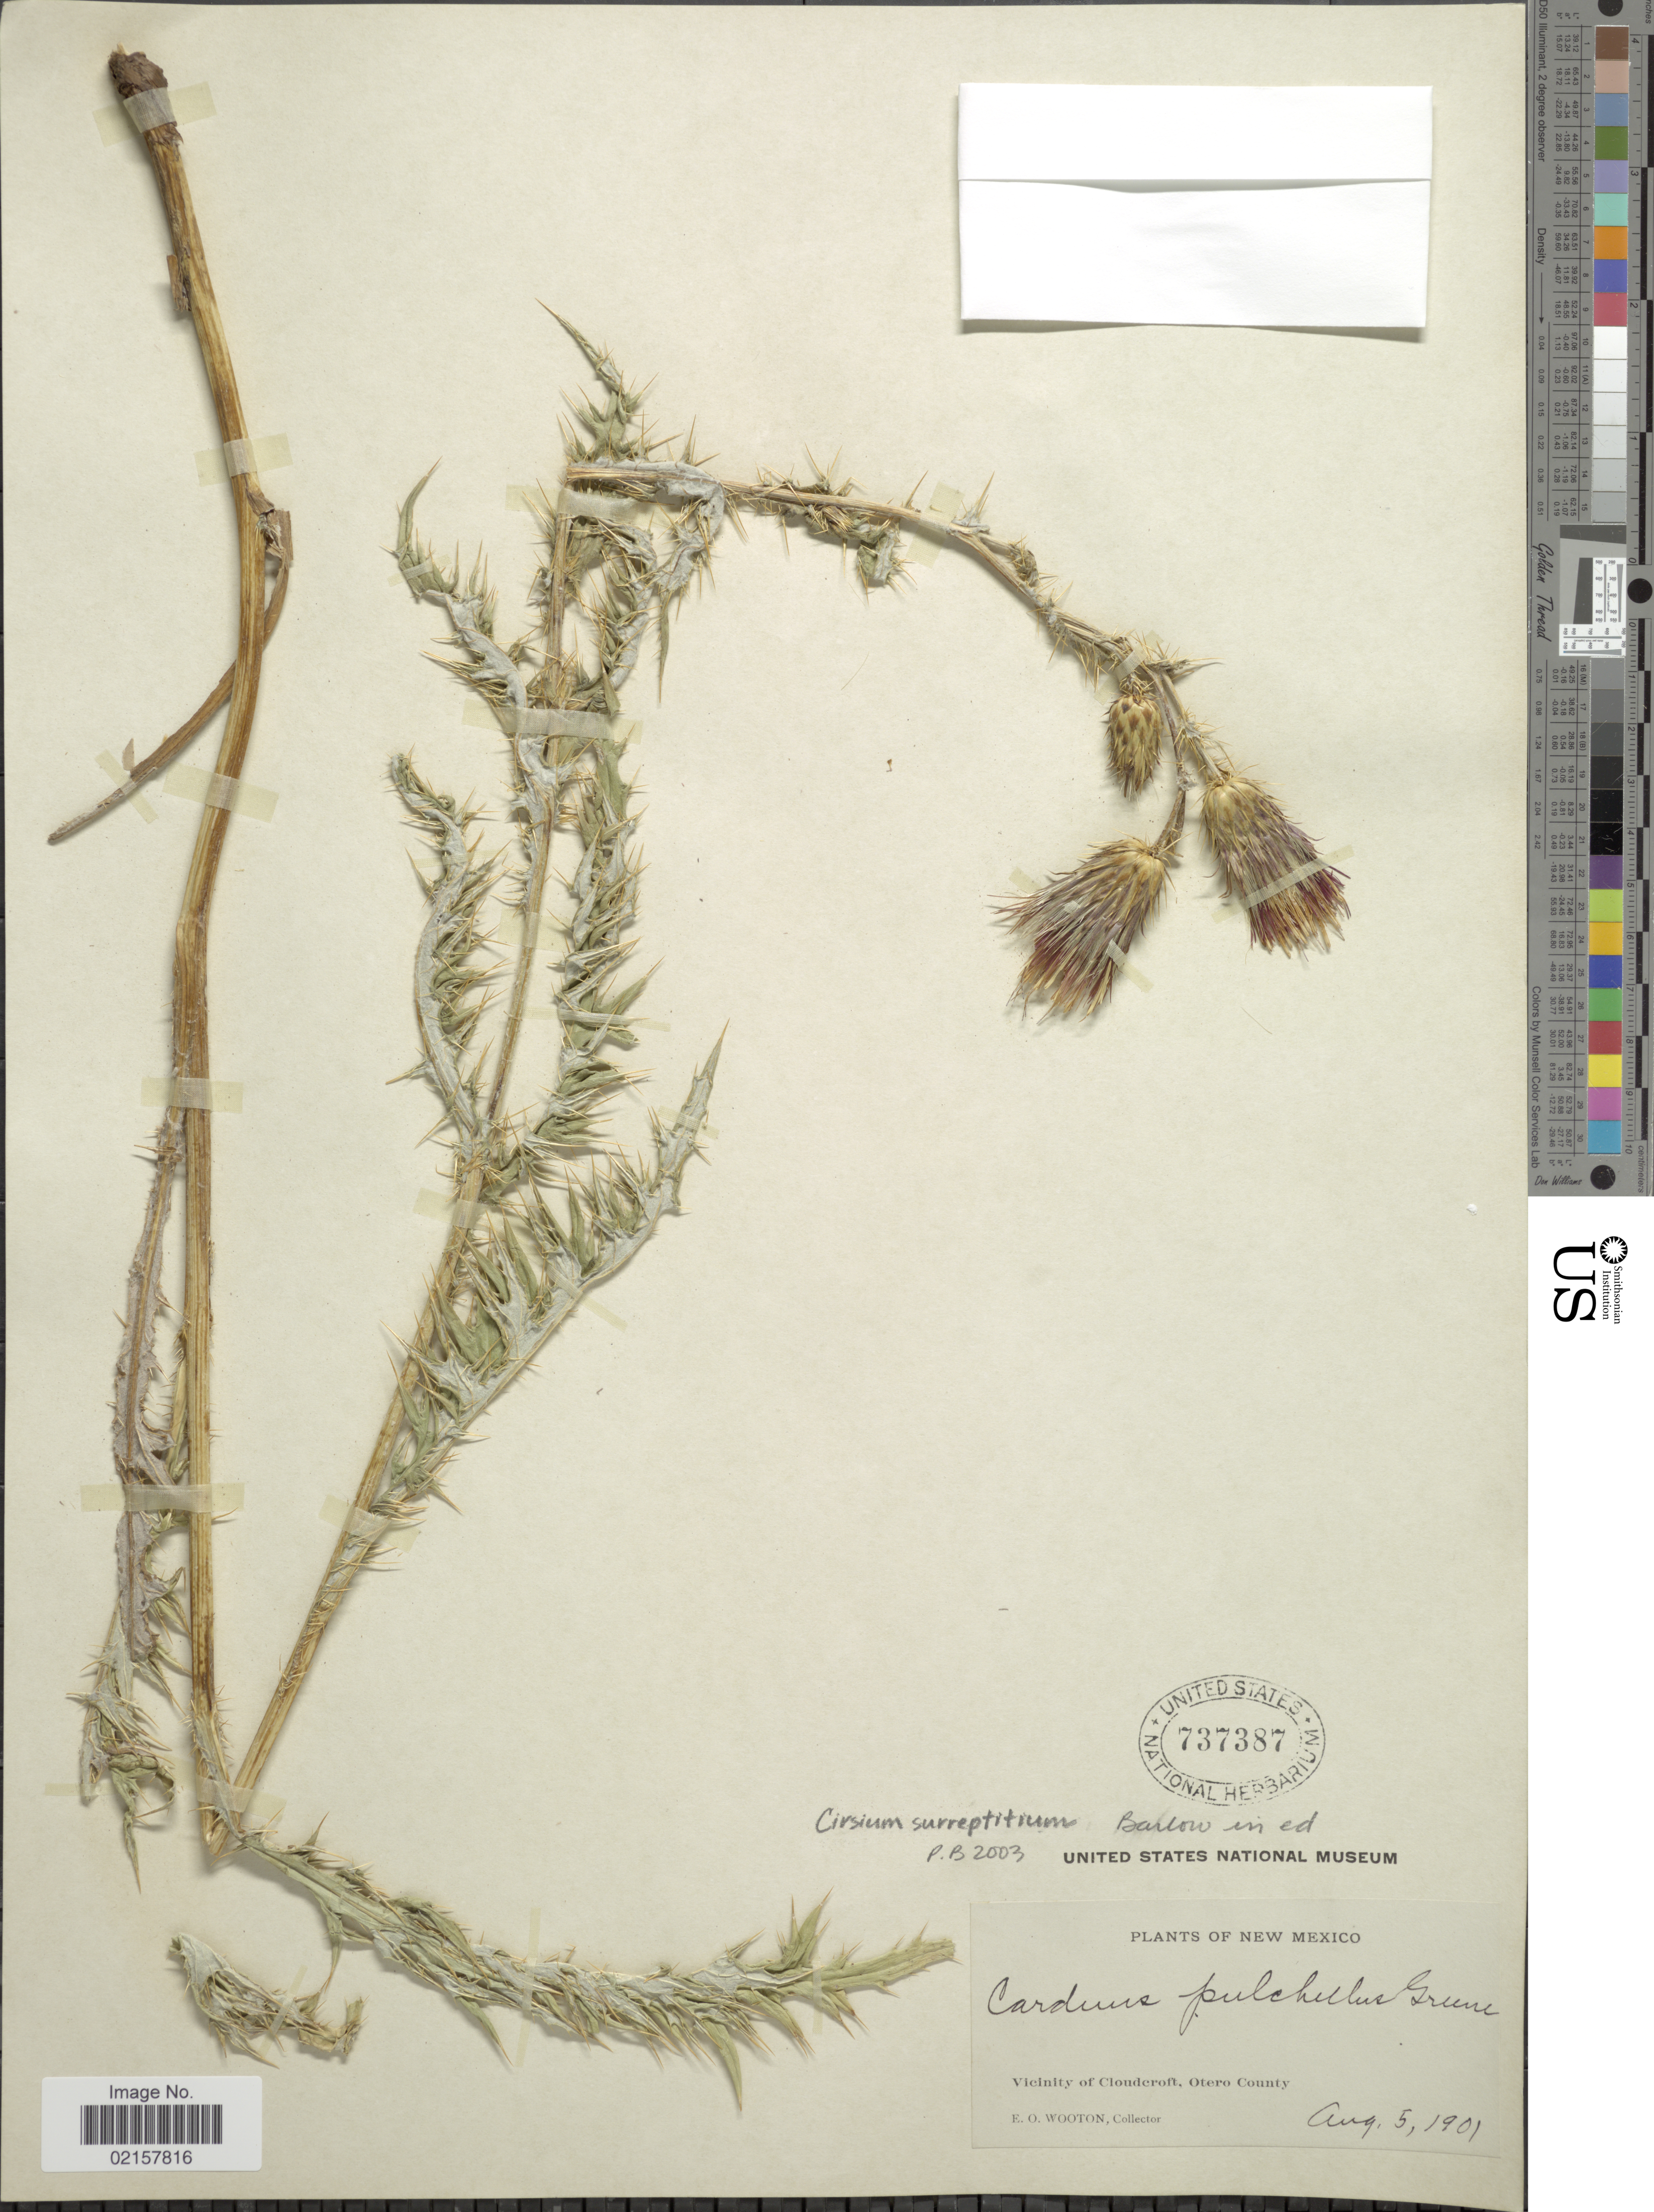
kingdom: Plantae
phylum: Tracheophyta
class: Magnoliopsida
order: Asterales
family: Asteraceae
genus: Cirsium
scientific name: Cirsium calcareum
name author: (M.E. Jones) Wooton & Standl.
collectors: E. O. Wooton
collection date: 1901-08-05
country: United States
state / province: New Mexico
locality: Vicinity of Cloudercroft, Otero County.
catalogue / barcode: US 737387